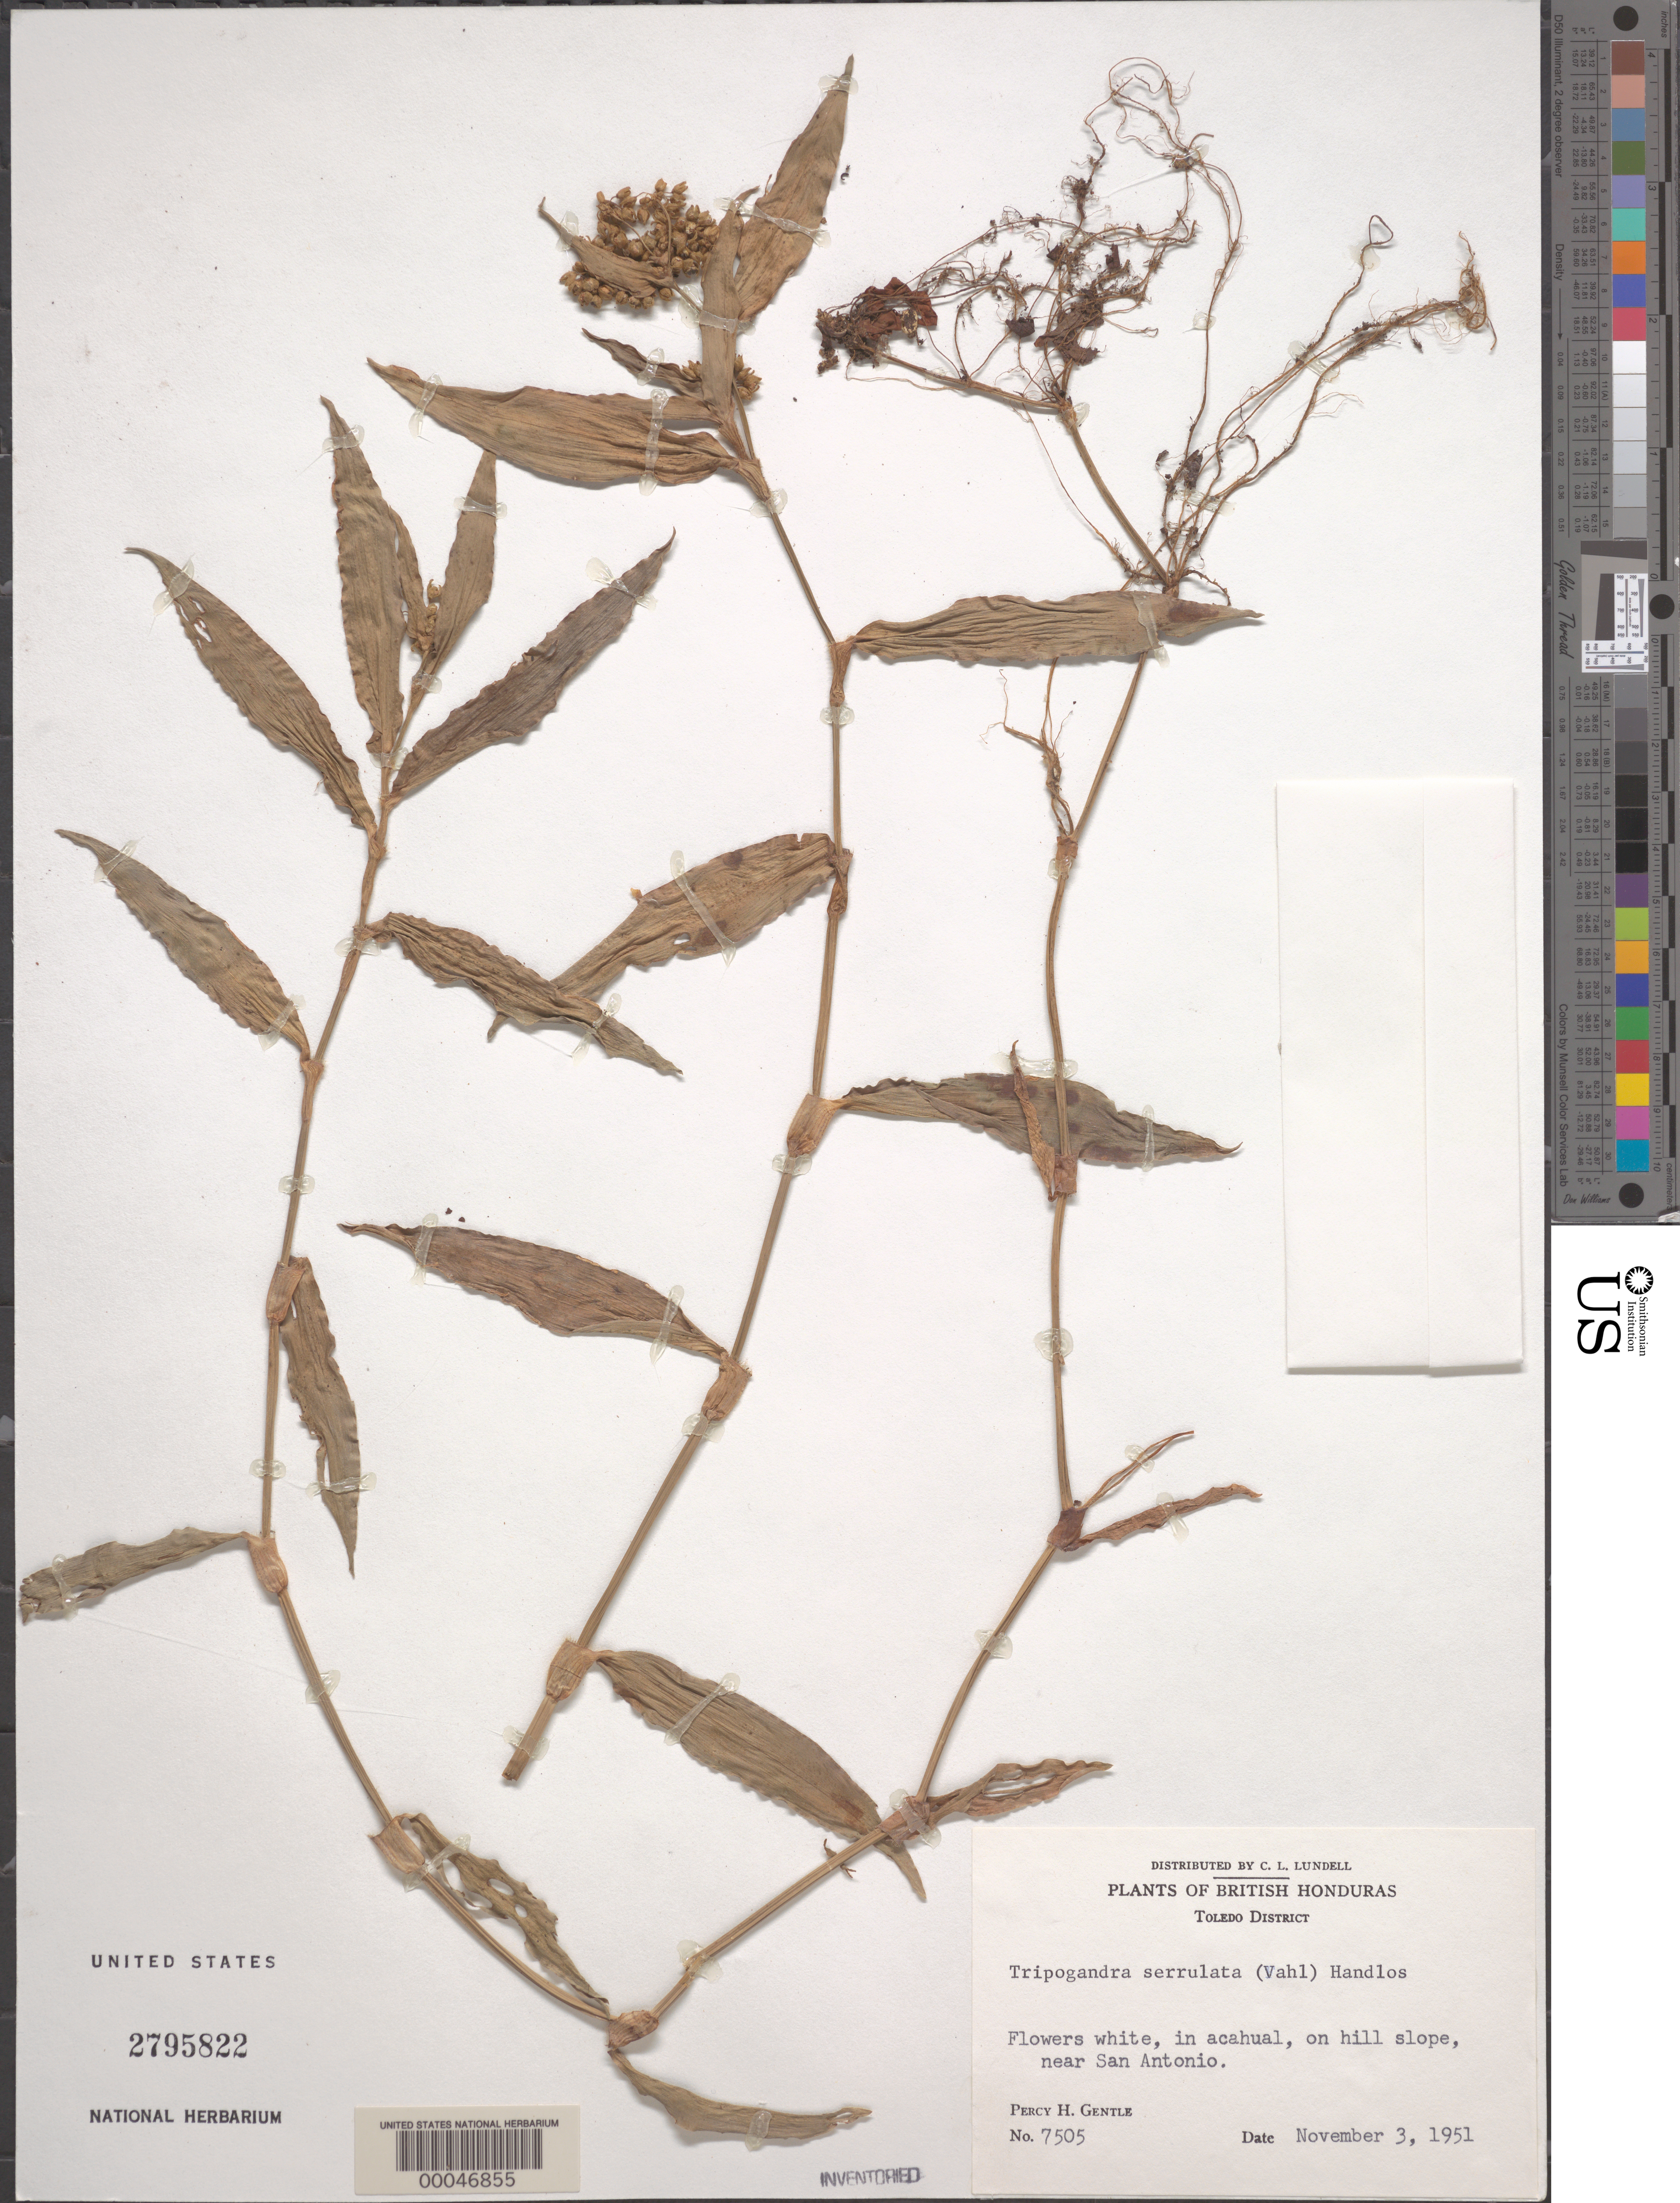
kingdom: Plantae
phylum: Tracheophyta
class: Liliopsida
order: Commelinales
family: Commelinaceae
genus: Tripogandra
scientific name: Tripogandra serrulata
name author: (Vahl) Handlos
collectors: P. H. Gentle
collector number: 7505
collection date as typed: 03 Nov 1951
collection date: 1951-11-03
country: Belize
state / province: Toledo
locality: Near San Antonio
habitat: Acahual on hill slope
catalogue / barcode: US 2795822